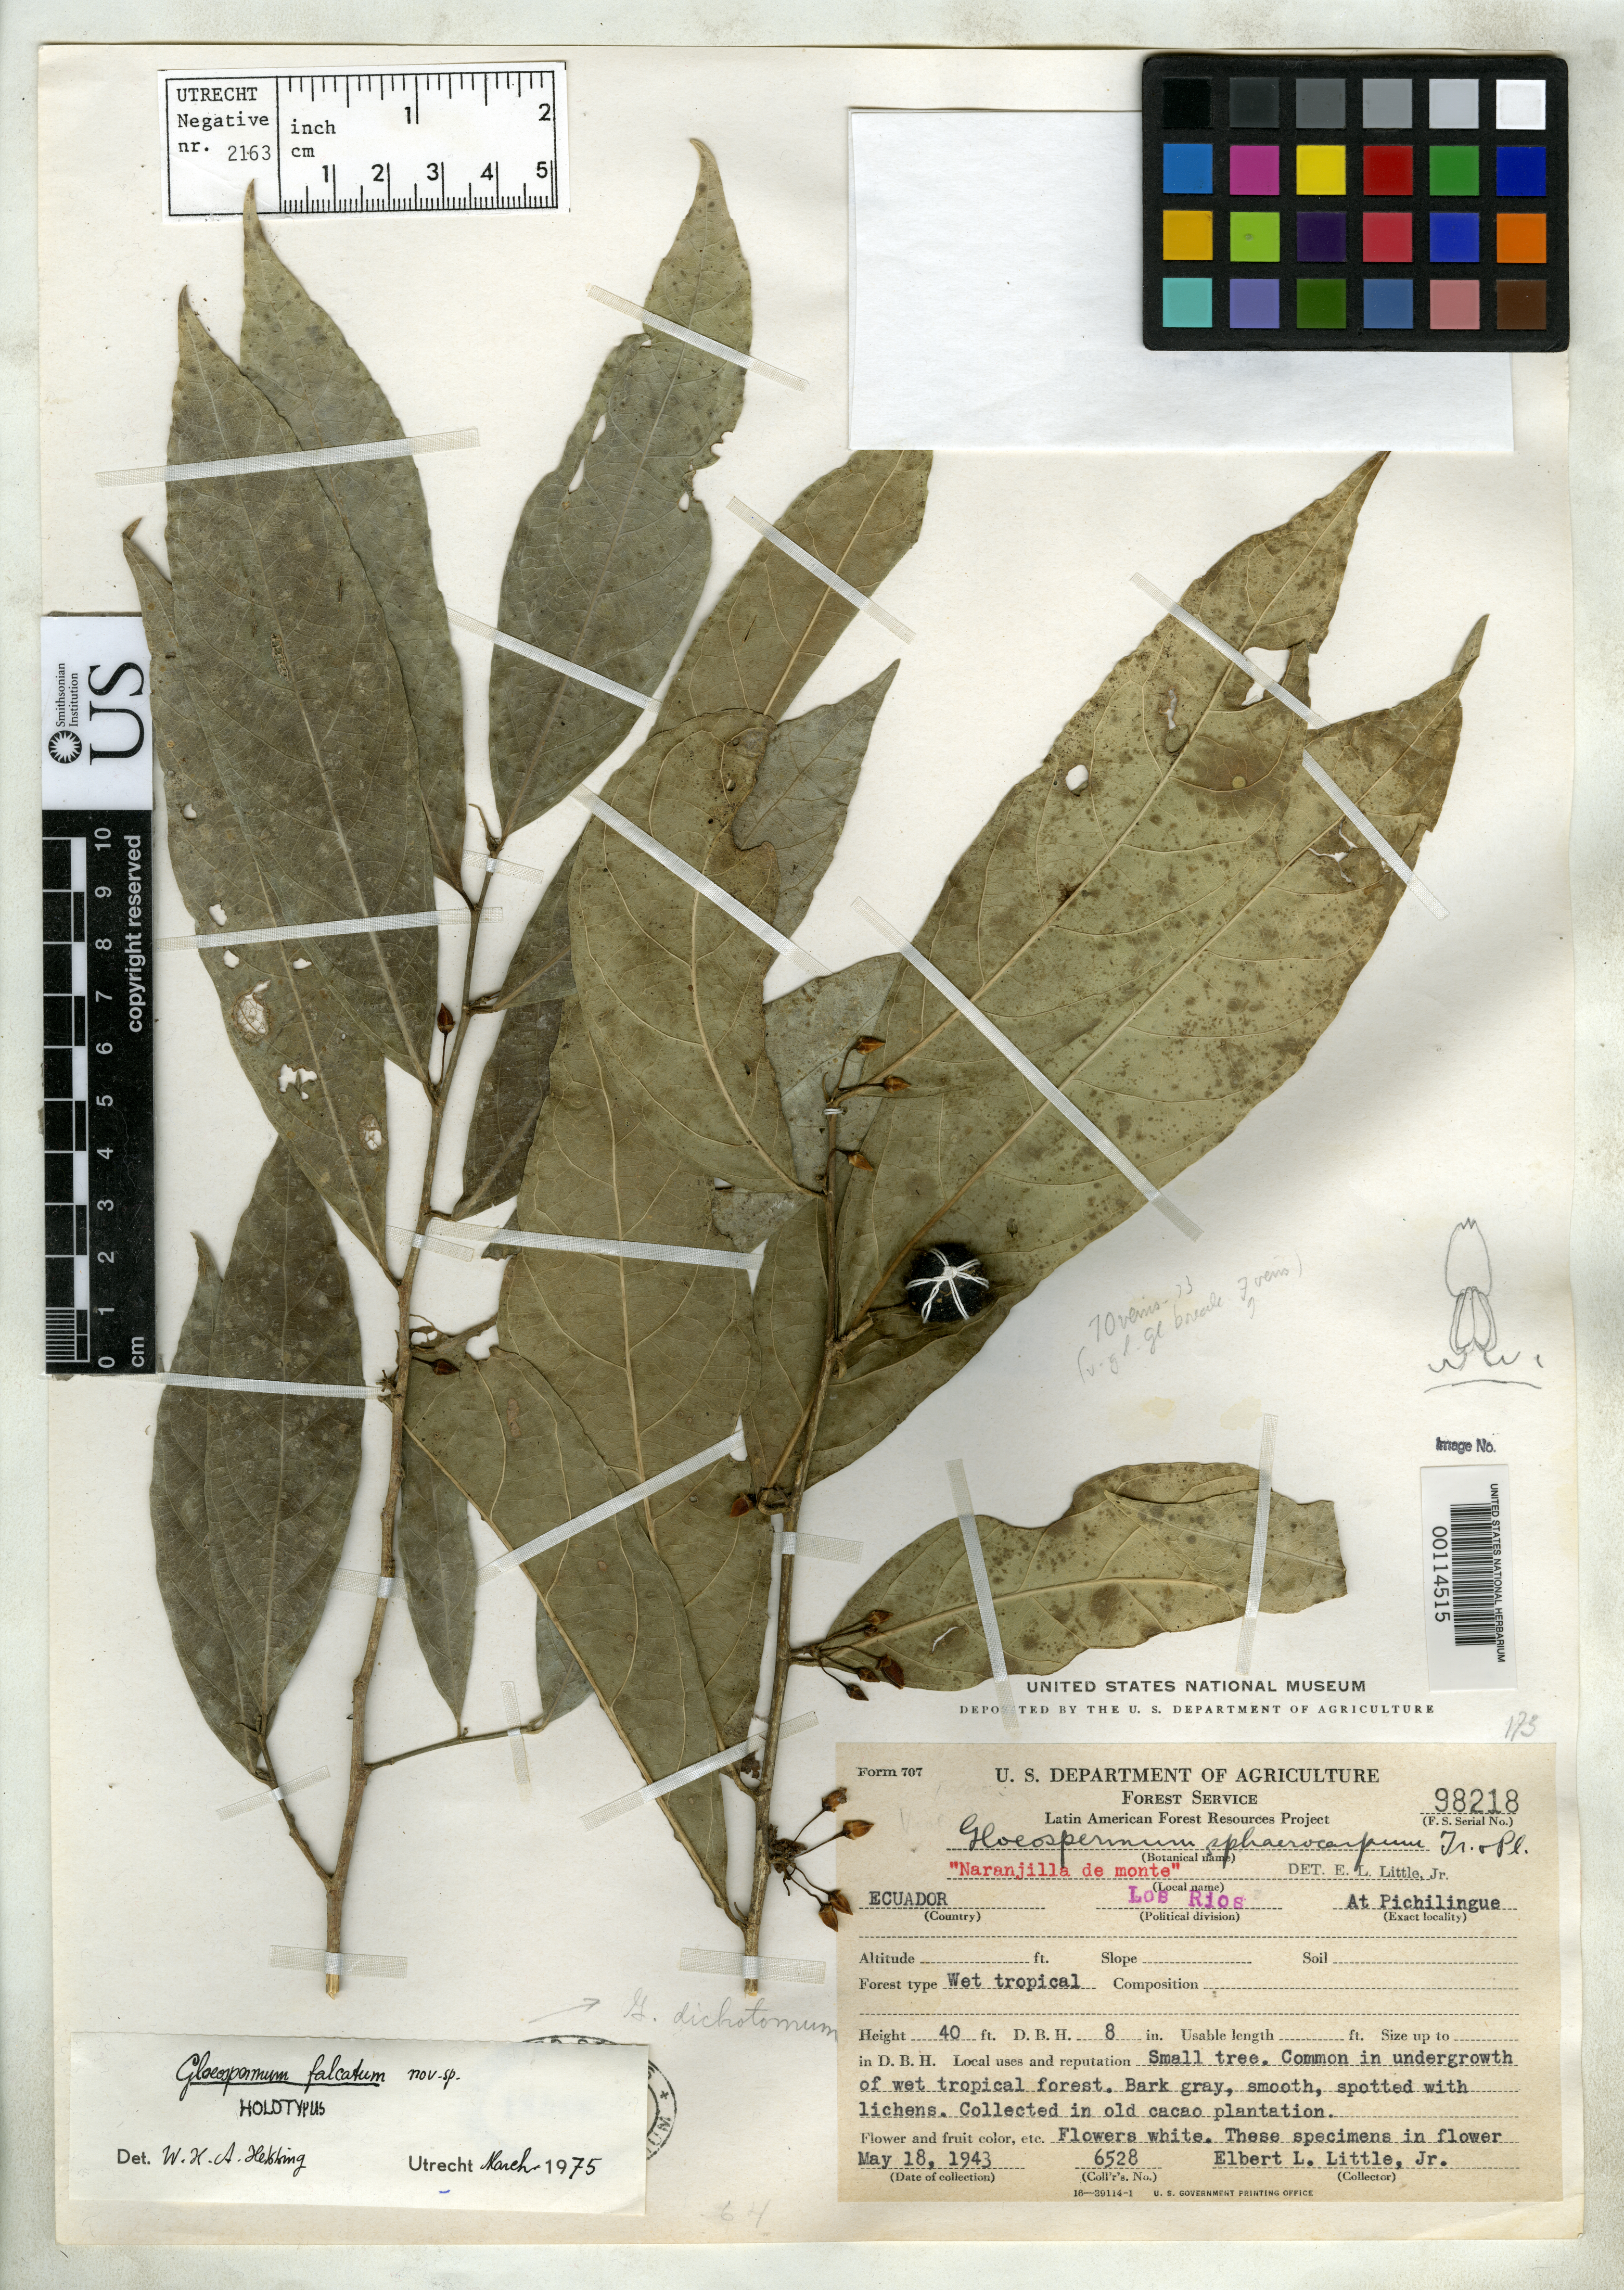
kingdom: Plantae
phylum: Tracheophyta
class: Magnoliopsida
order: Malpighiales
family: Violaceae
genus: Gloeospermum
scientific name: Gloeospermum falcatum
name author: Hekking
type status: Holotype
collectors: E. L. Little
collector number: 6528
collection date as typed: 18 May 1943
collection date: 1943-05-18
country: Ecuador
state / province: Los Ríos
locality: Pichilingue.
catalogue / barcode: US 1858655